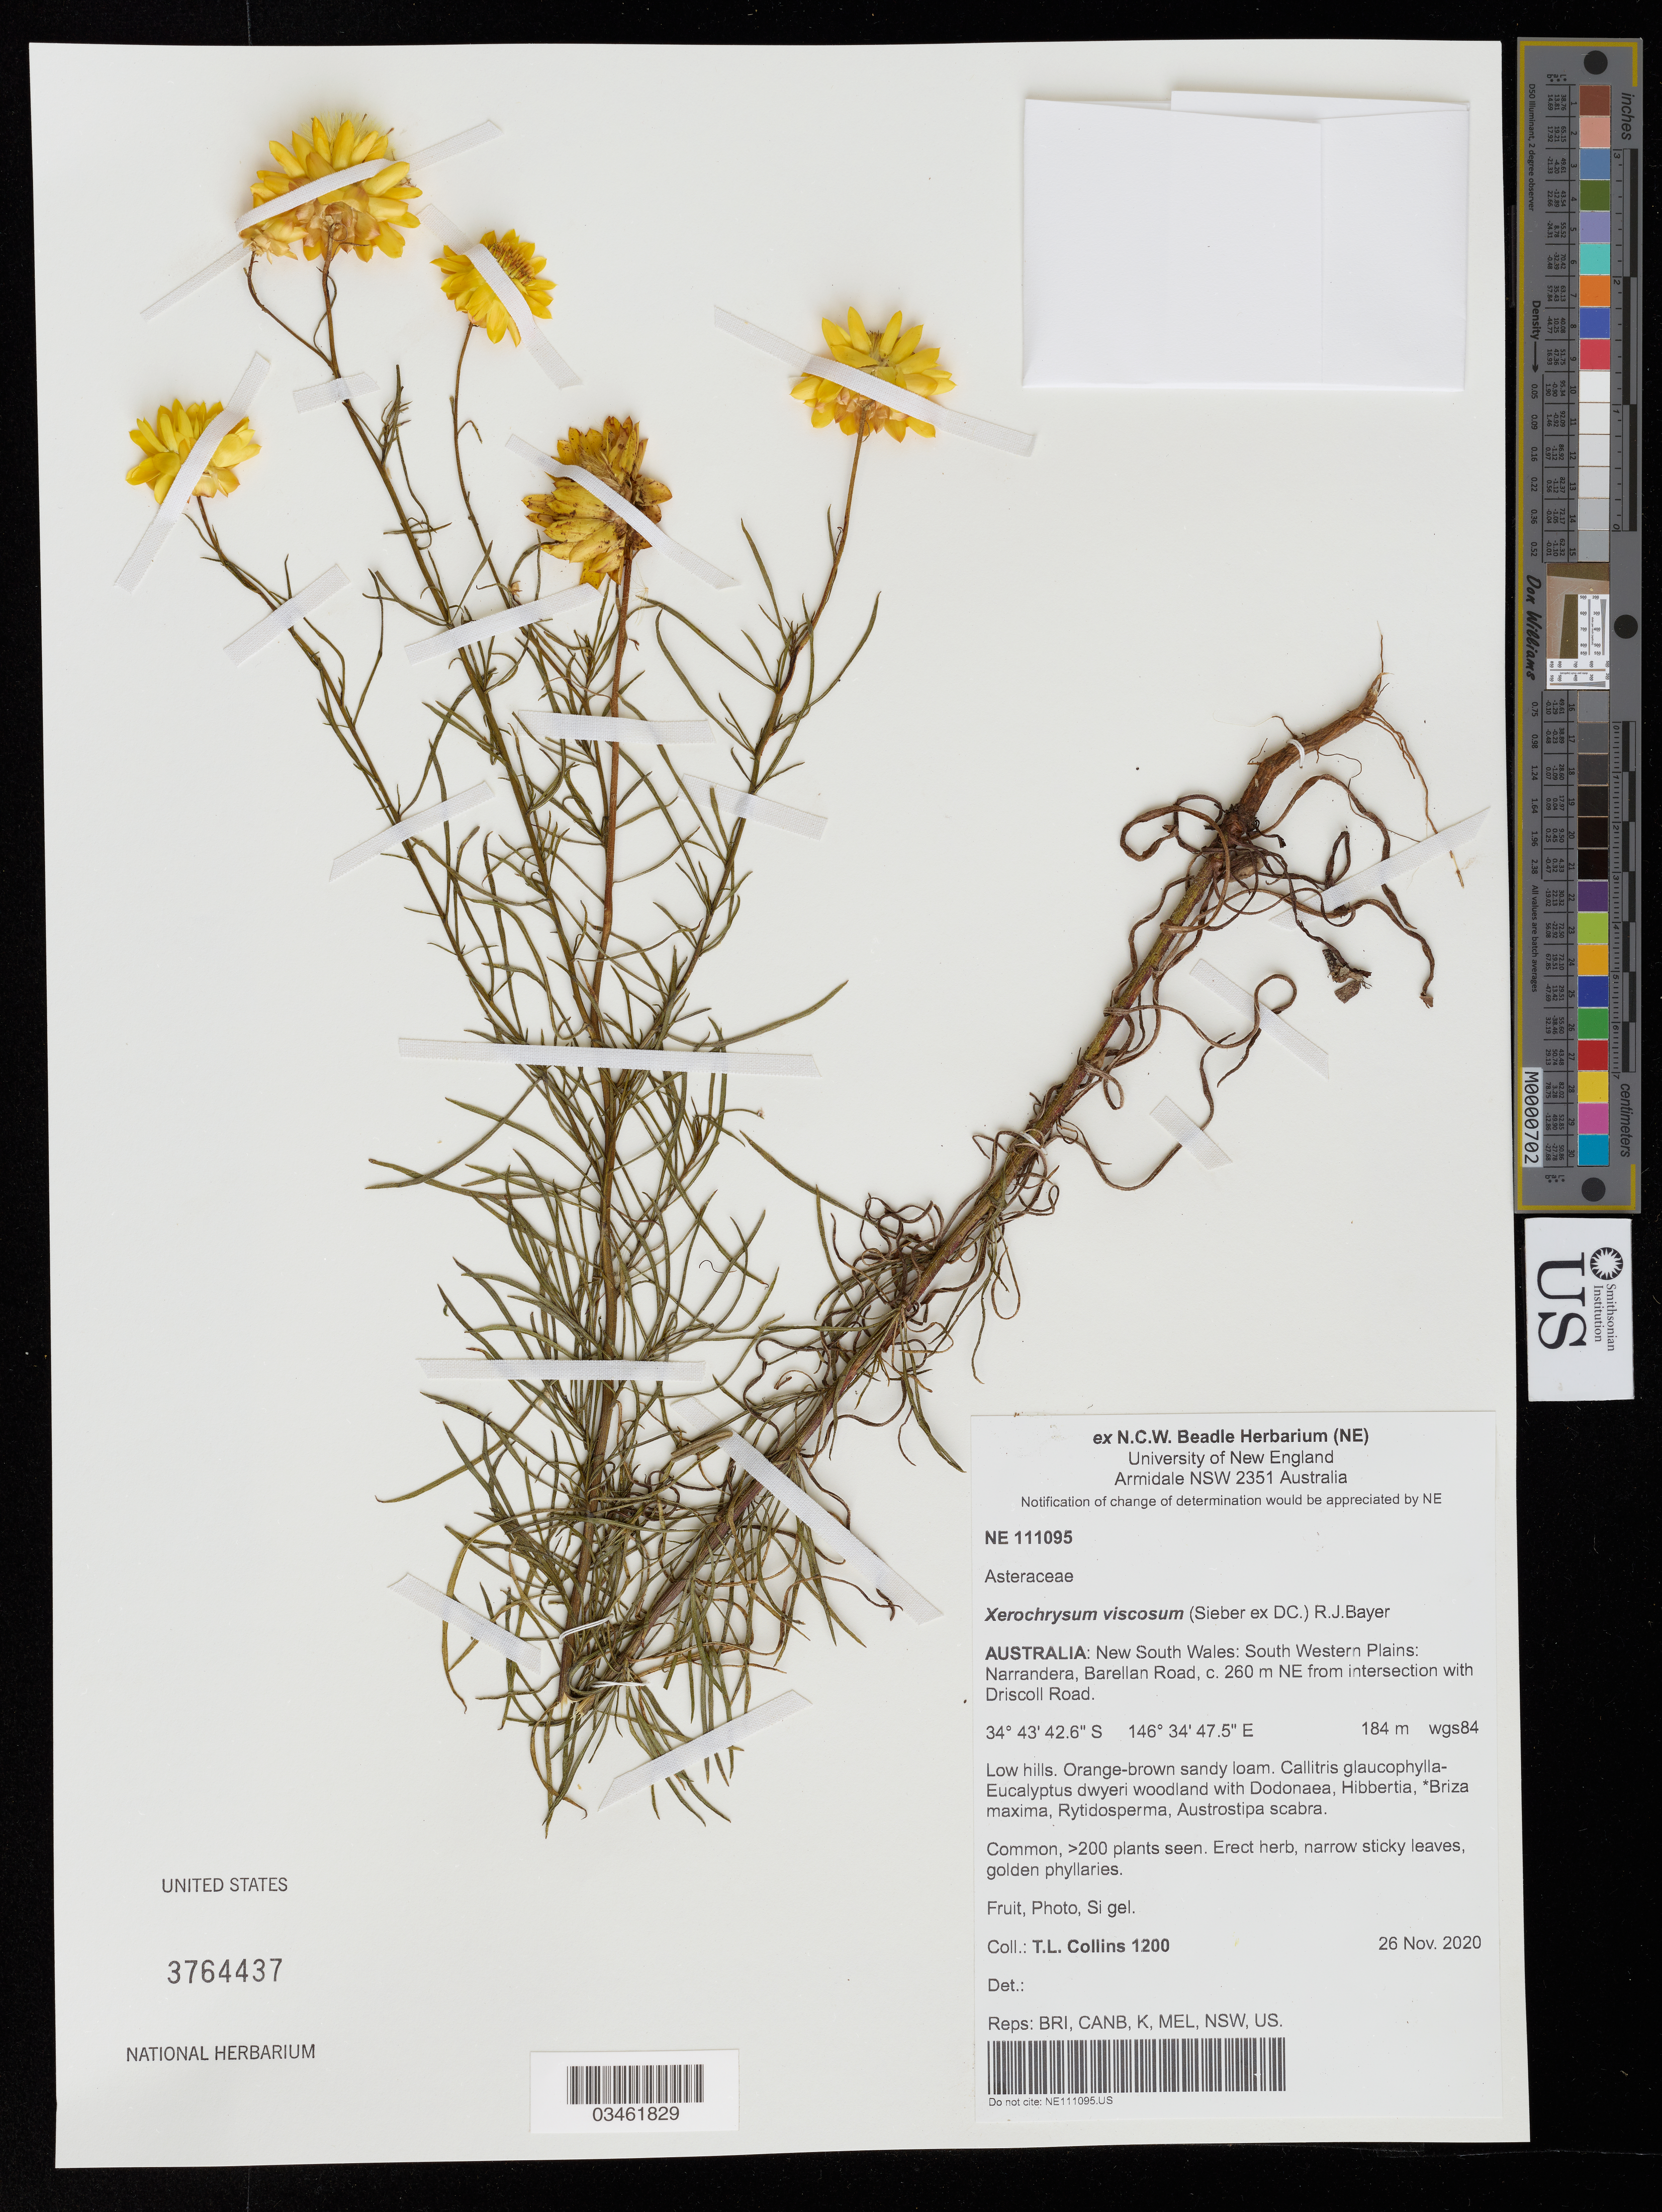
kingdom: Plantae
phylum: Tracheophyta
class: Magnoliopsida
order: Asterales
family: Asteraceae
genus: Xerochrysum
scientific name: Xerochrysum viscosum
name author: (Sieber ex DC.)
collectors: T. Collins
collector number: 1200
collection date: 2020-11-26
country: Australia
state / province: New South Wales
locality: South Western Wales: South Western Plains: Narrandera, Barellan Road, c. 260 m NE from intersection with Driscoll Road.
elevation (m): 184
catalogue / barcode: US 3764437